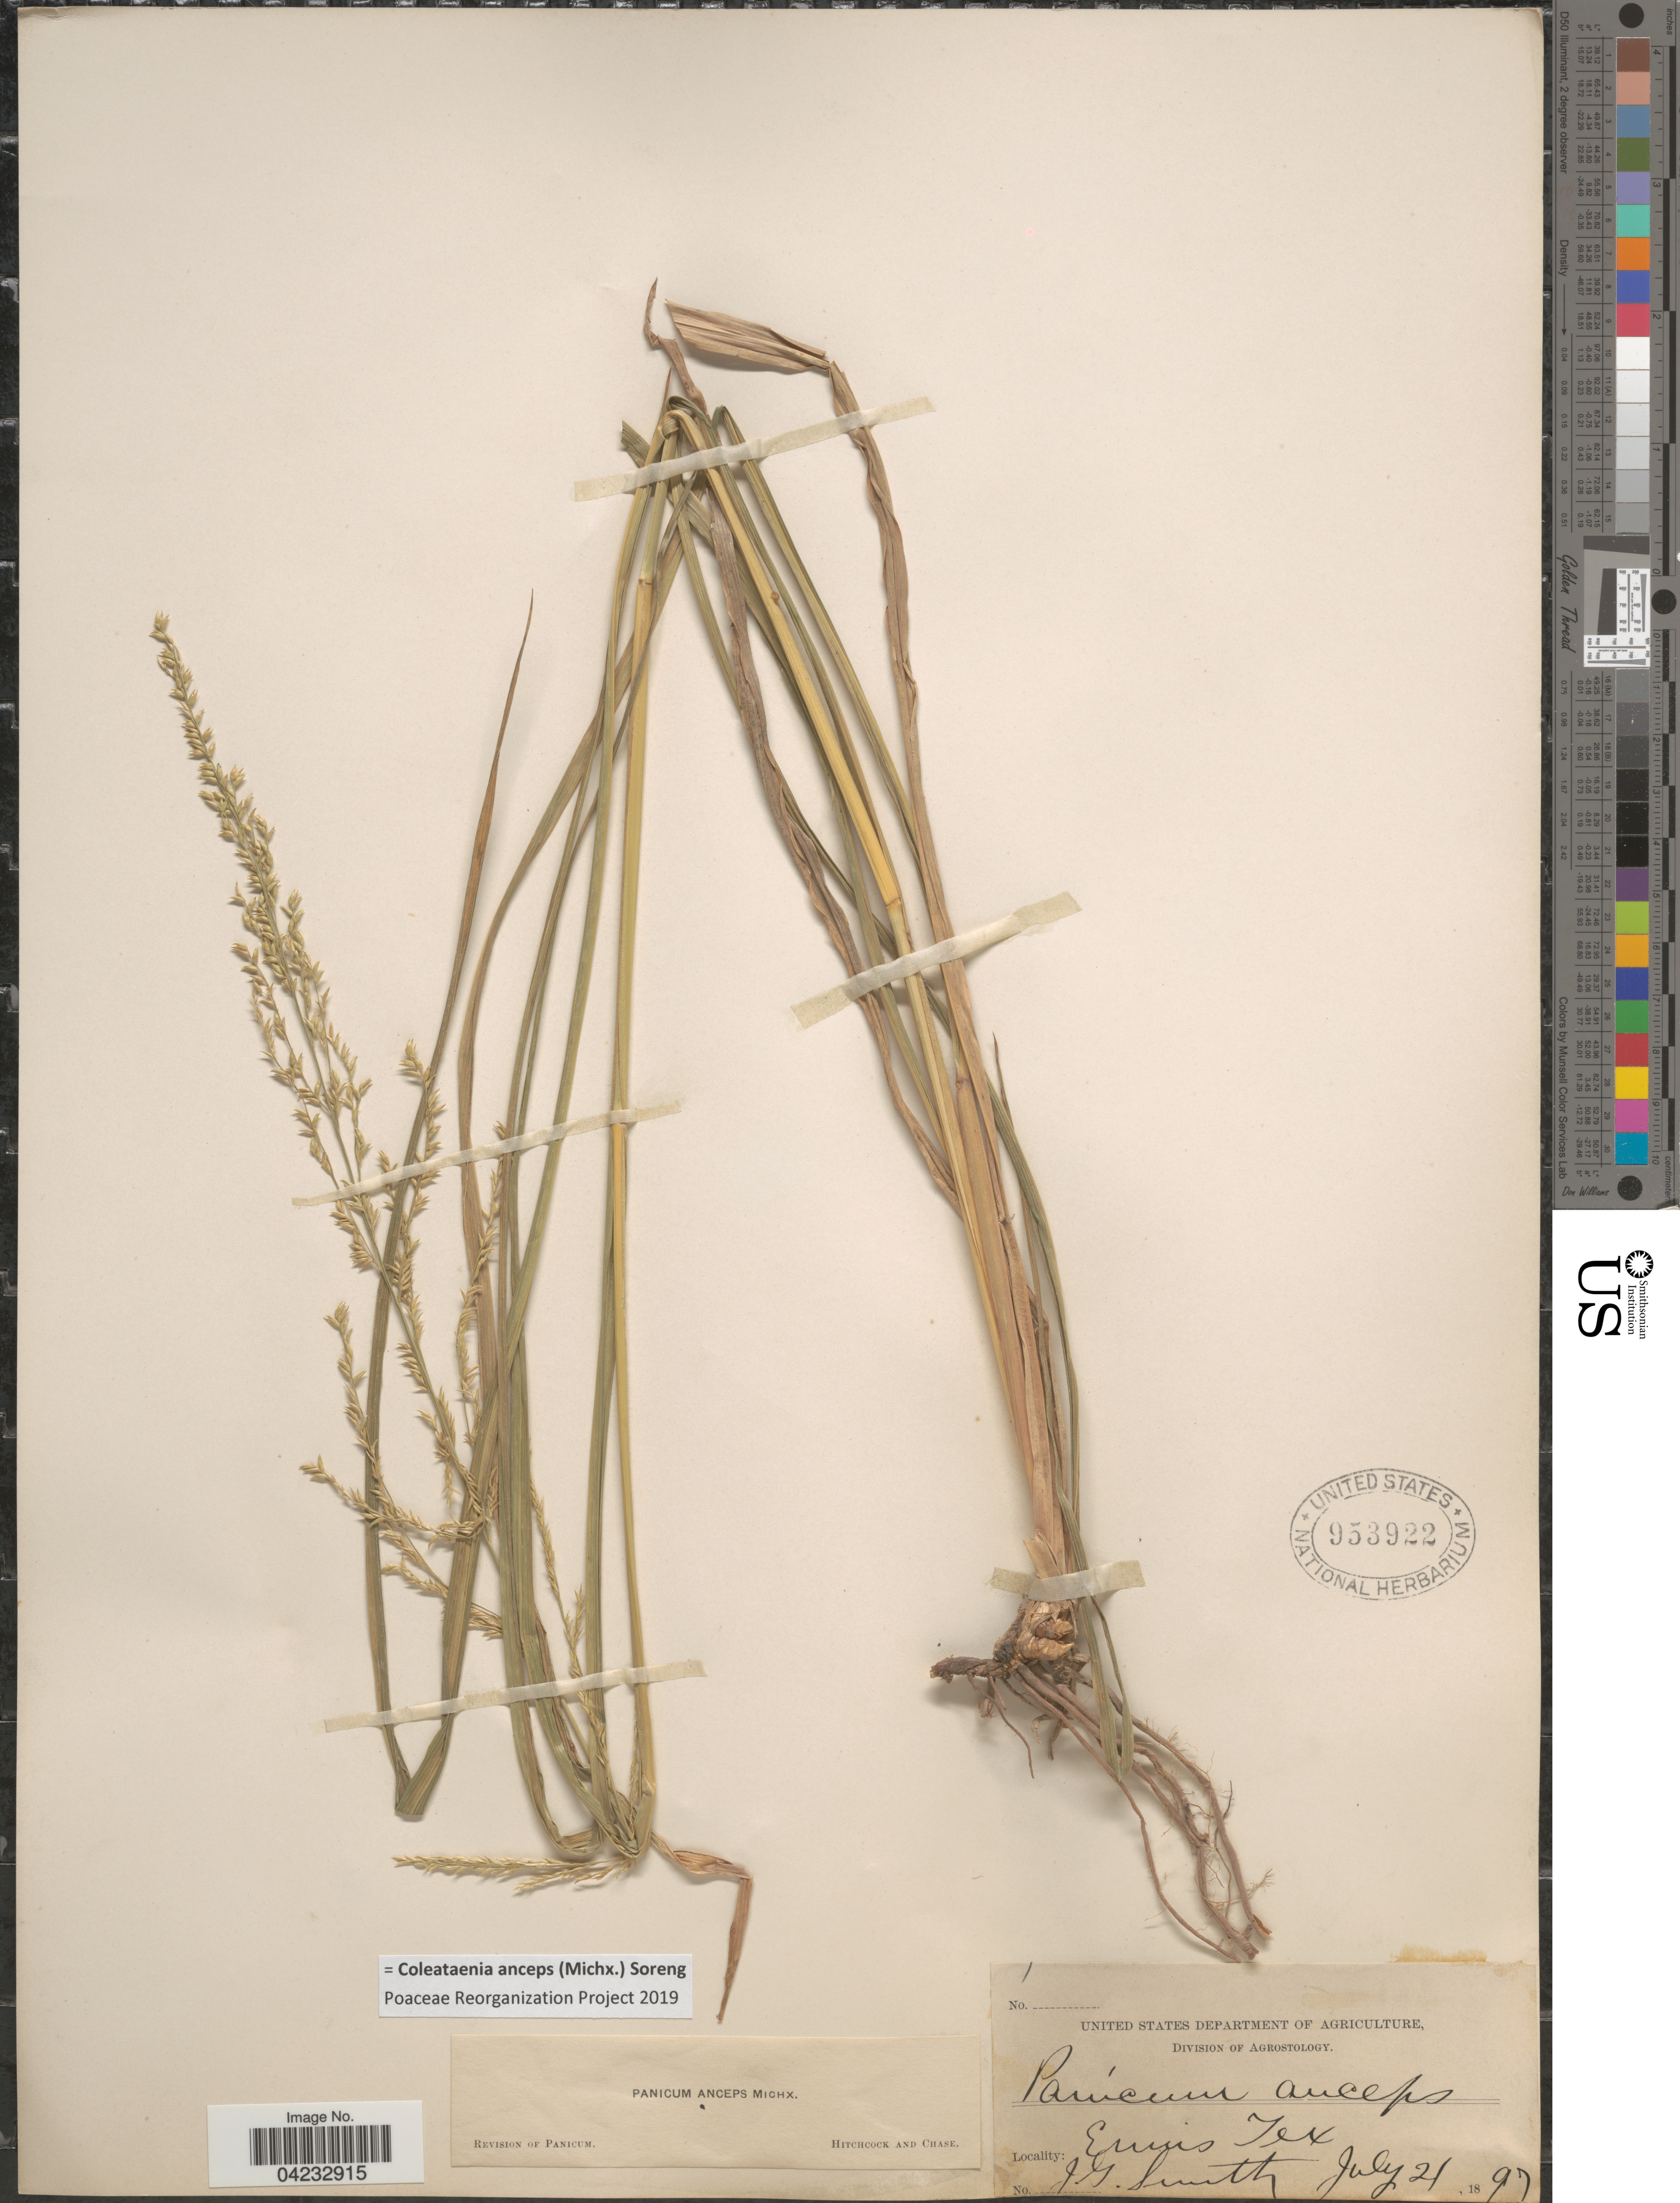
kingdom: Plantae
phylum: Tracheophyta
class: Liliopsida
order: Poales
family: Poaceae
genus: Coleataenia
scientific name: Coleataenia anceps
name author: (Michx.) Soreng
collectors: J. G. Smith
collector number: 1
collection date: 1897-07-21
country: United States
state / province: Texas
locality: Ennis.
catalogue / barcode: US 953922